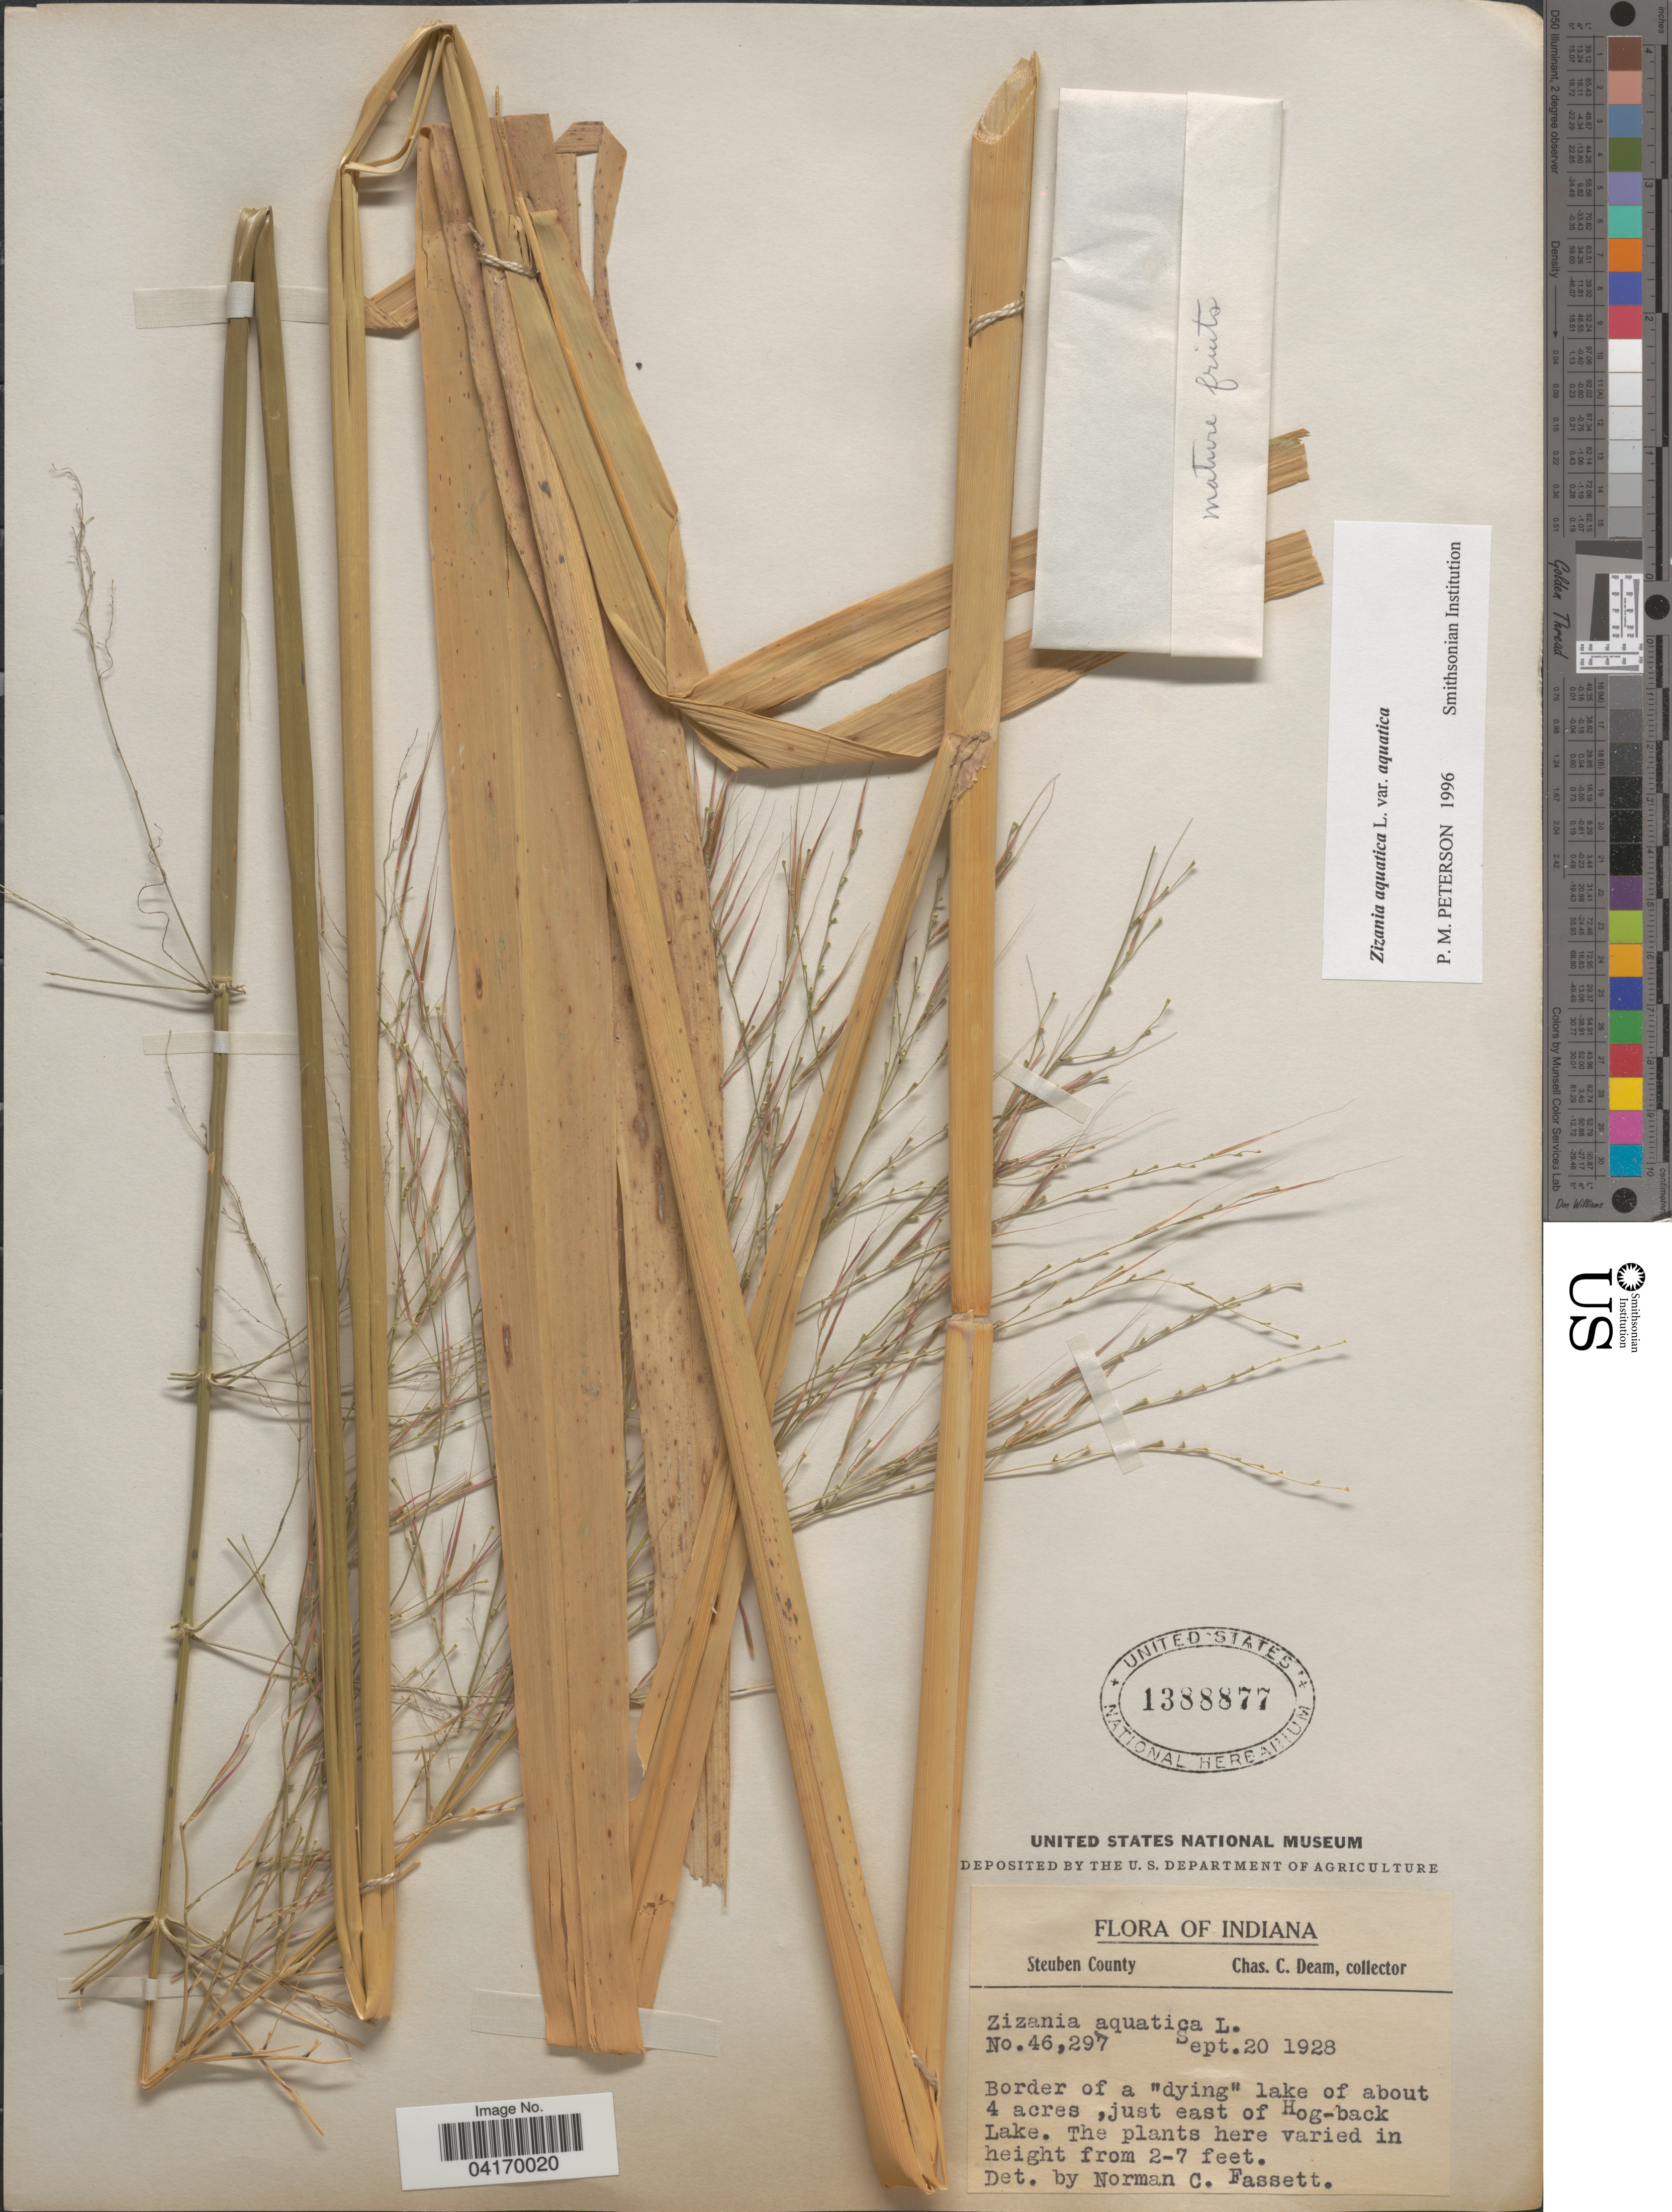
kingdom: Plantae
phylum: Tracheophyta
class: Liliopsida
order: Poales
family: Poaceae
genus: Zizania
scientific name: Zizania aquatica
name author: L.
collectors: C. C. Deam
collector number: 46297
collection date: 1928-09-20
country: United States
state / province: Indiana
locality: Steuben County. Border of a "dying" lake of about 4 acres, just east of Hog-back Lake.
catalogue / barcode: US 1388877